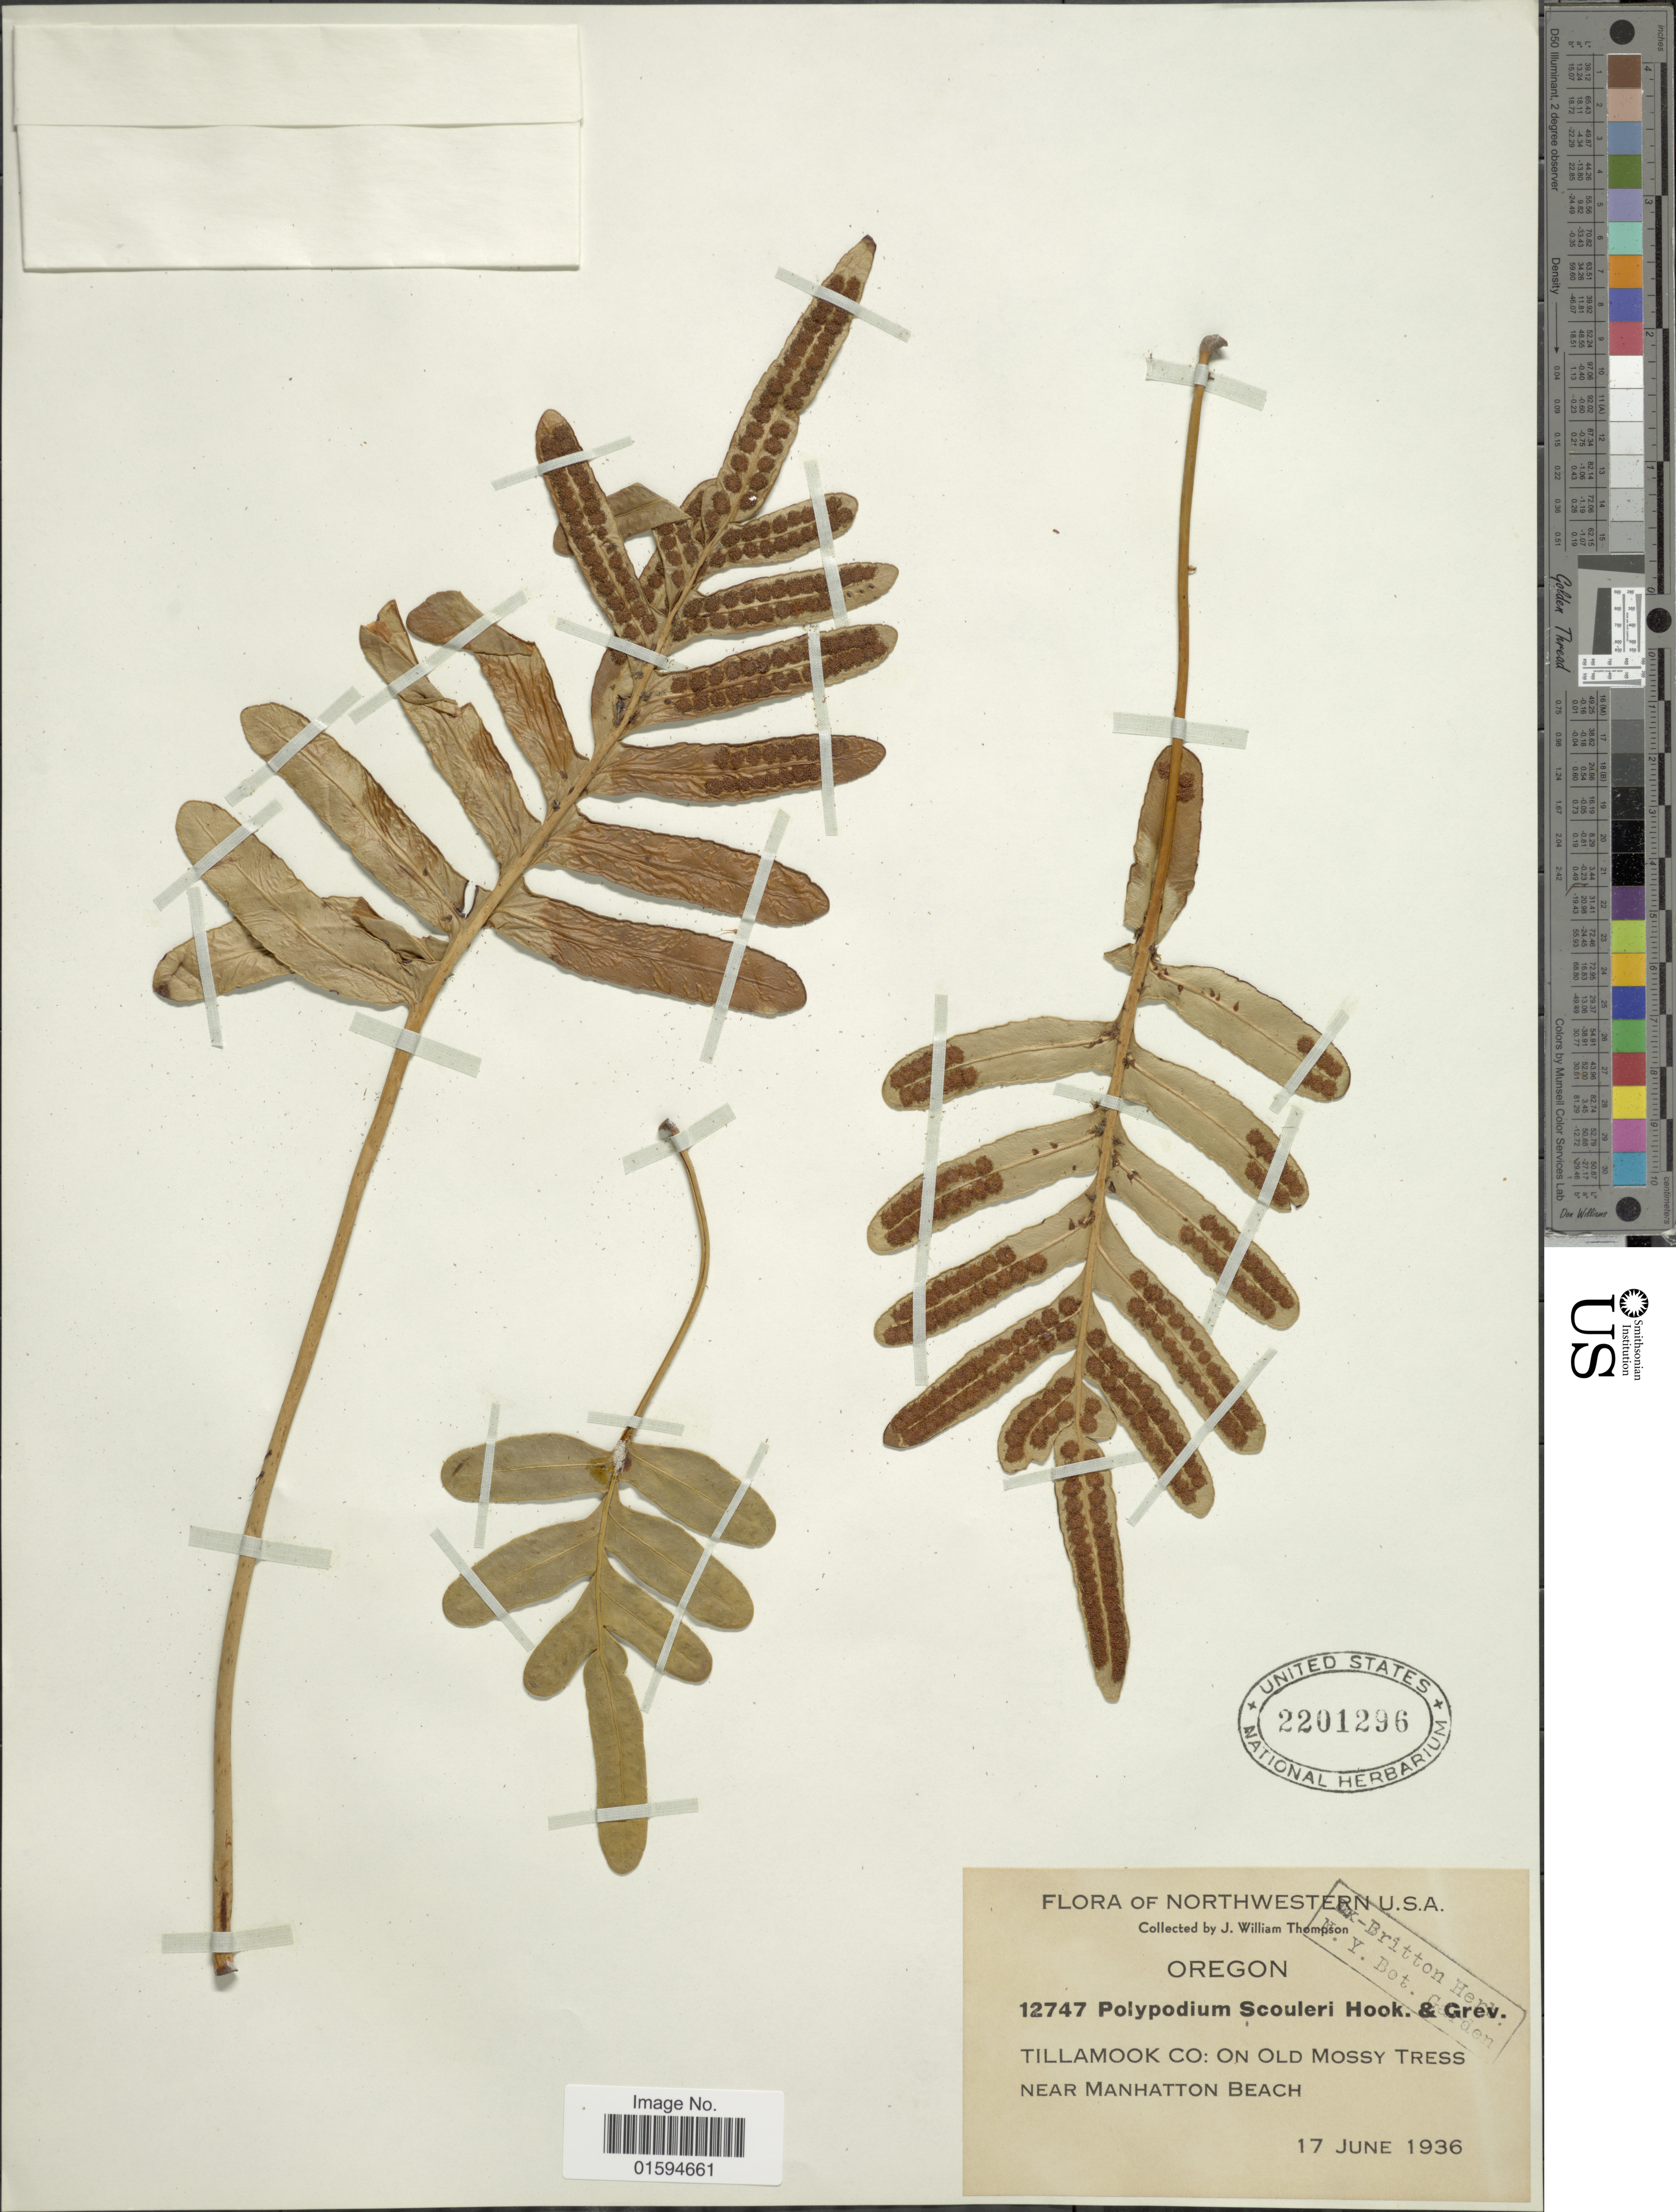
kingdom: Plantae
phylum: Tracheophyta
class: Polypodiopsida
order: Polypodiales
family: Polypodiaceae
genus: Polypodium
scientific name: Polypodium scouleri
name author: Hook. & Grev.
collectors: J. W. Thompson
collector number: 12747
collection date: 1936-06-17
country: United States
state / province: Oregon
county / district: Tillamook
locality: Northwestern U.S.A., Tillamook co: on old Mossy Tress near Manhatton Beach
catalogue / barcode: US 2201296